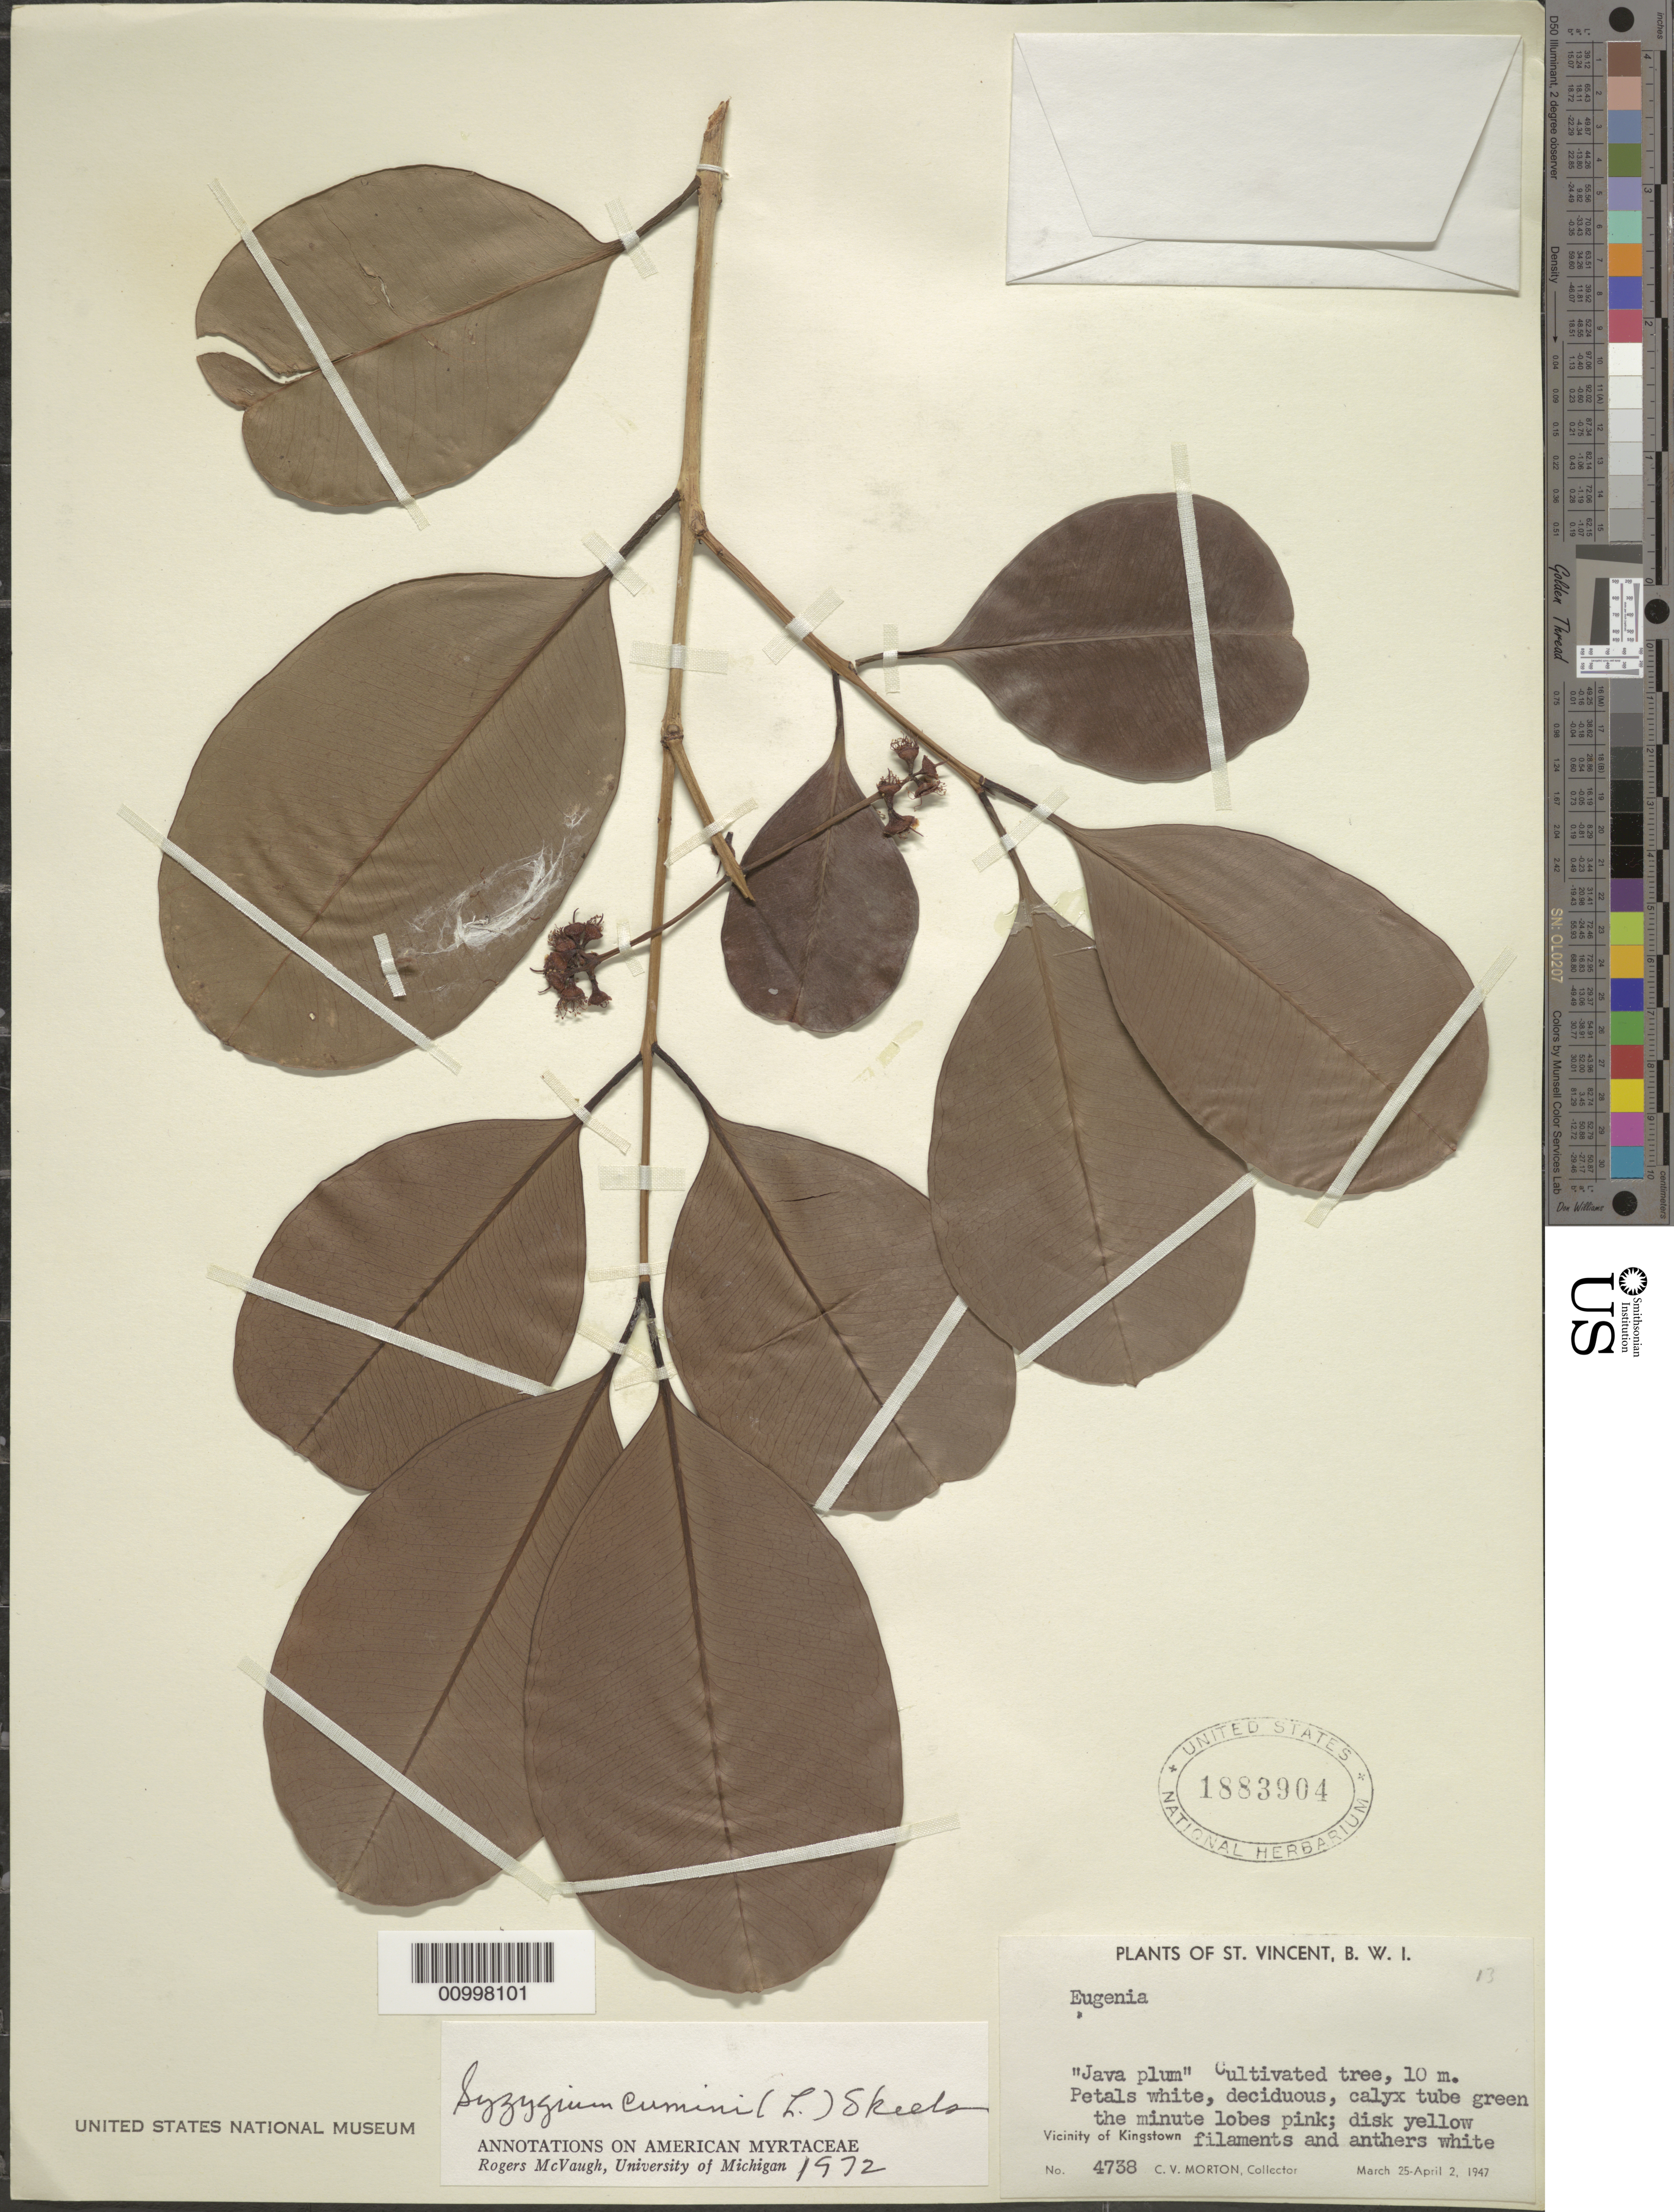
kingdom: Plantae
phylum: Tracheophyta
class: Magnoliopsida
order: Myrtales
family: Myrtaceae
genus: Syzygium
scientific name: Syzygium cumini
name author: (L.) Skeels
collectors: C. V. Morton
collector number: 4738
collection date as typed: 25 Mar 1947 to 02 Apr 1947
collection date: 1947-03-25/1947-04-02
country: St. Vincent - Grenadines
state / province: Saint George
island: St. Vincent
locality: Vicinity of Kingstown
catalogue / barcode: US 1883904